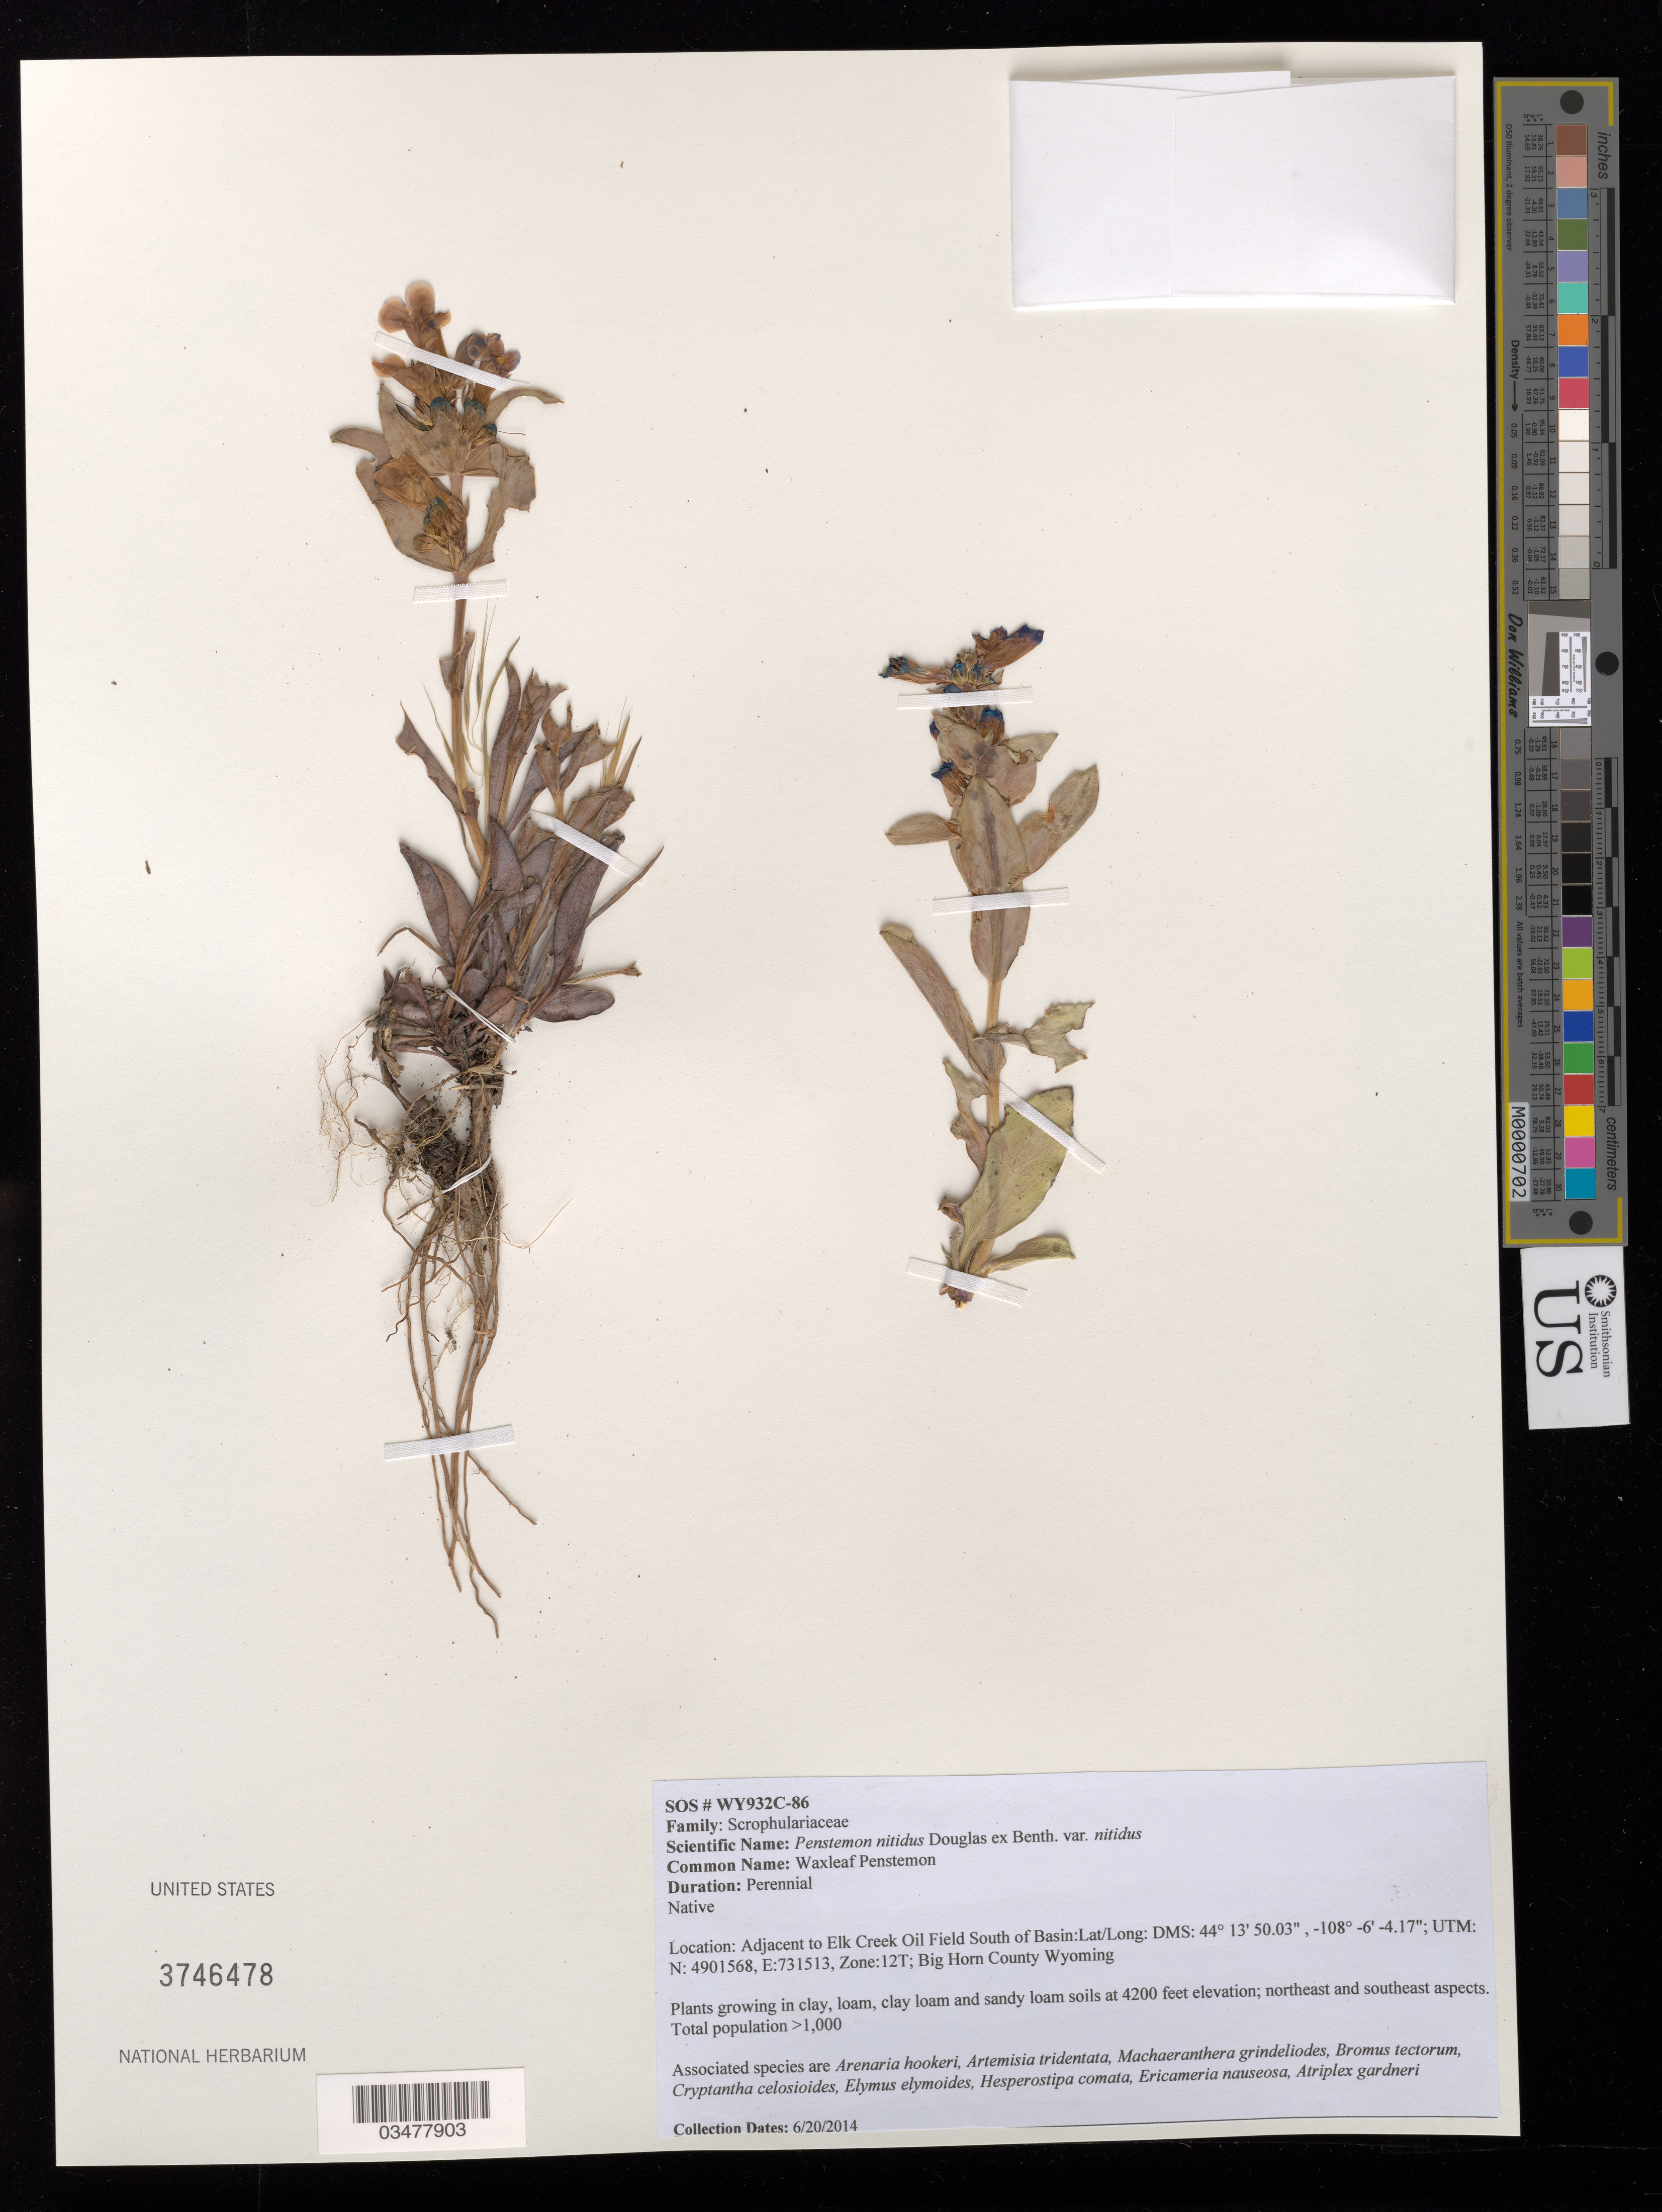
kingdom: Plantae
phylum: Tracheophyta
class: Magnoliopsida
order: Lamiales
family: Plantaginaceae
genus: Penstemon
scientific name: Penstemon nitidus var. nitidus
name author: Douglas ex Benth.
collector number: WY932C-86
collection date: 2014-06-20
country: United States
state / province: Wyoming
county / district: Big Horn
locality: Adjacent to Elk Creek Oil Field South of Basin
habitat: Loam, clay loam and sandy loam soils. With Artemisia tridentata, Elymus elymoides, Bromus tectorum, etc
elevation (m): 1280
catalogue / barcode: US 3746478